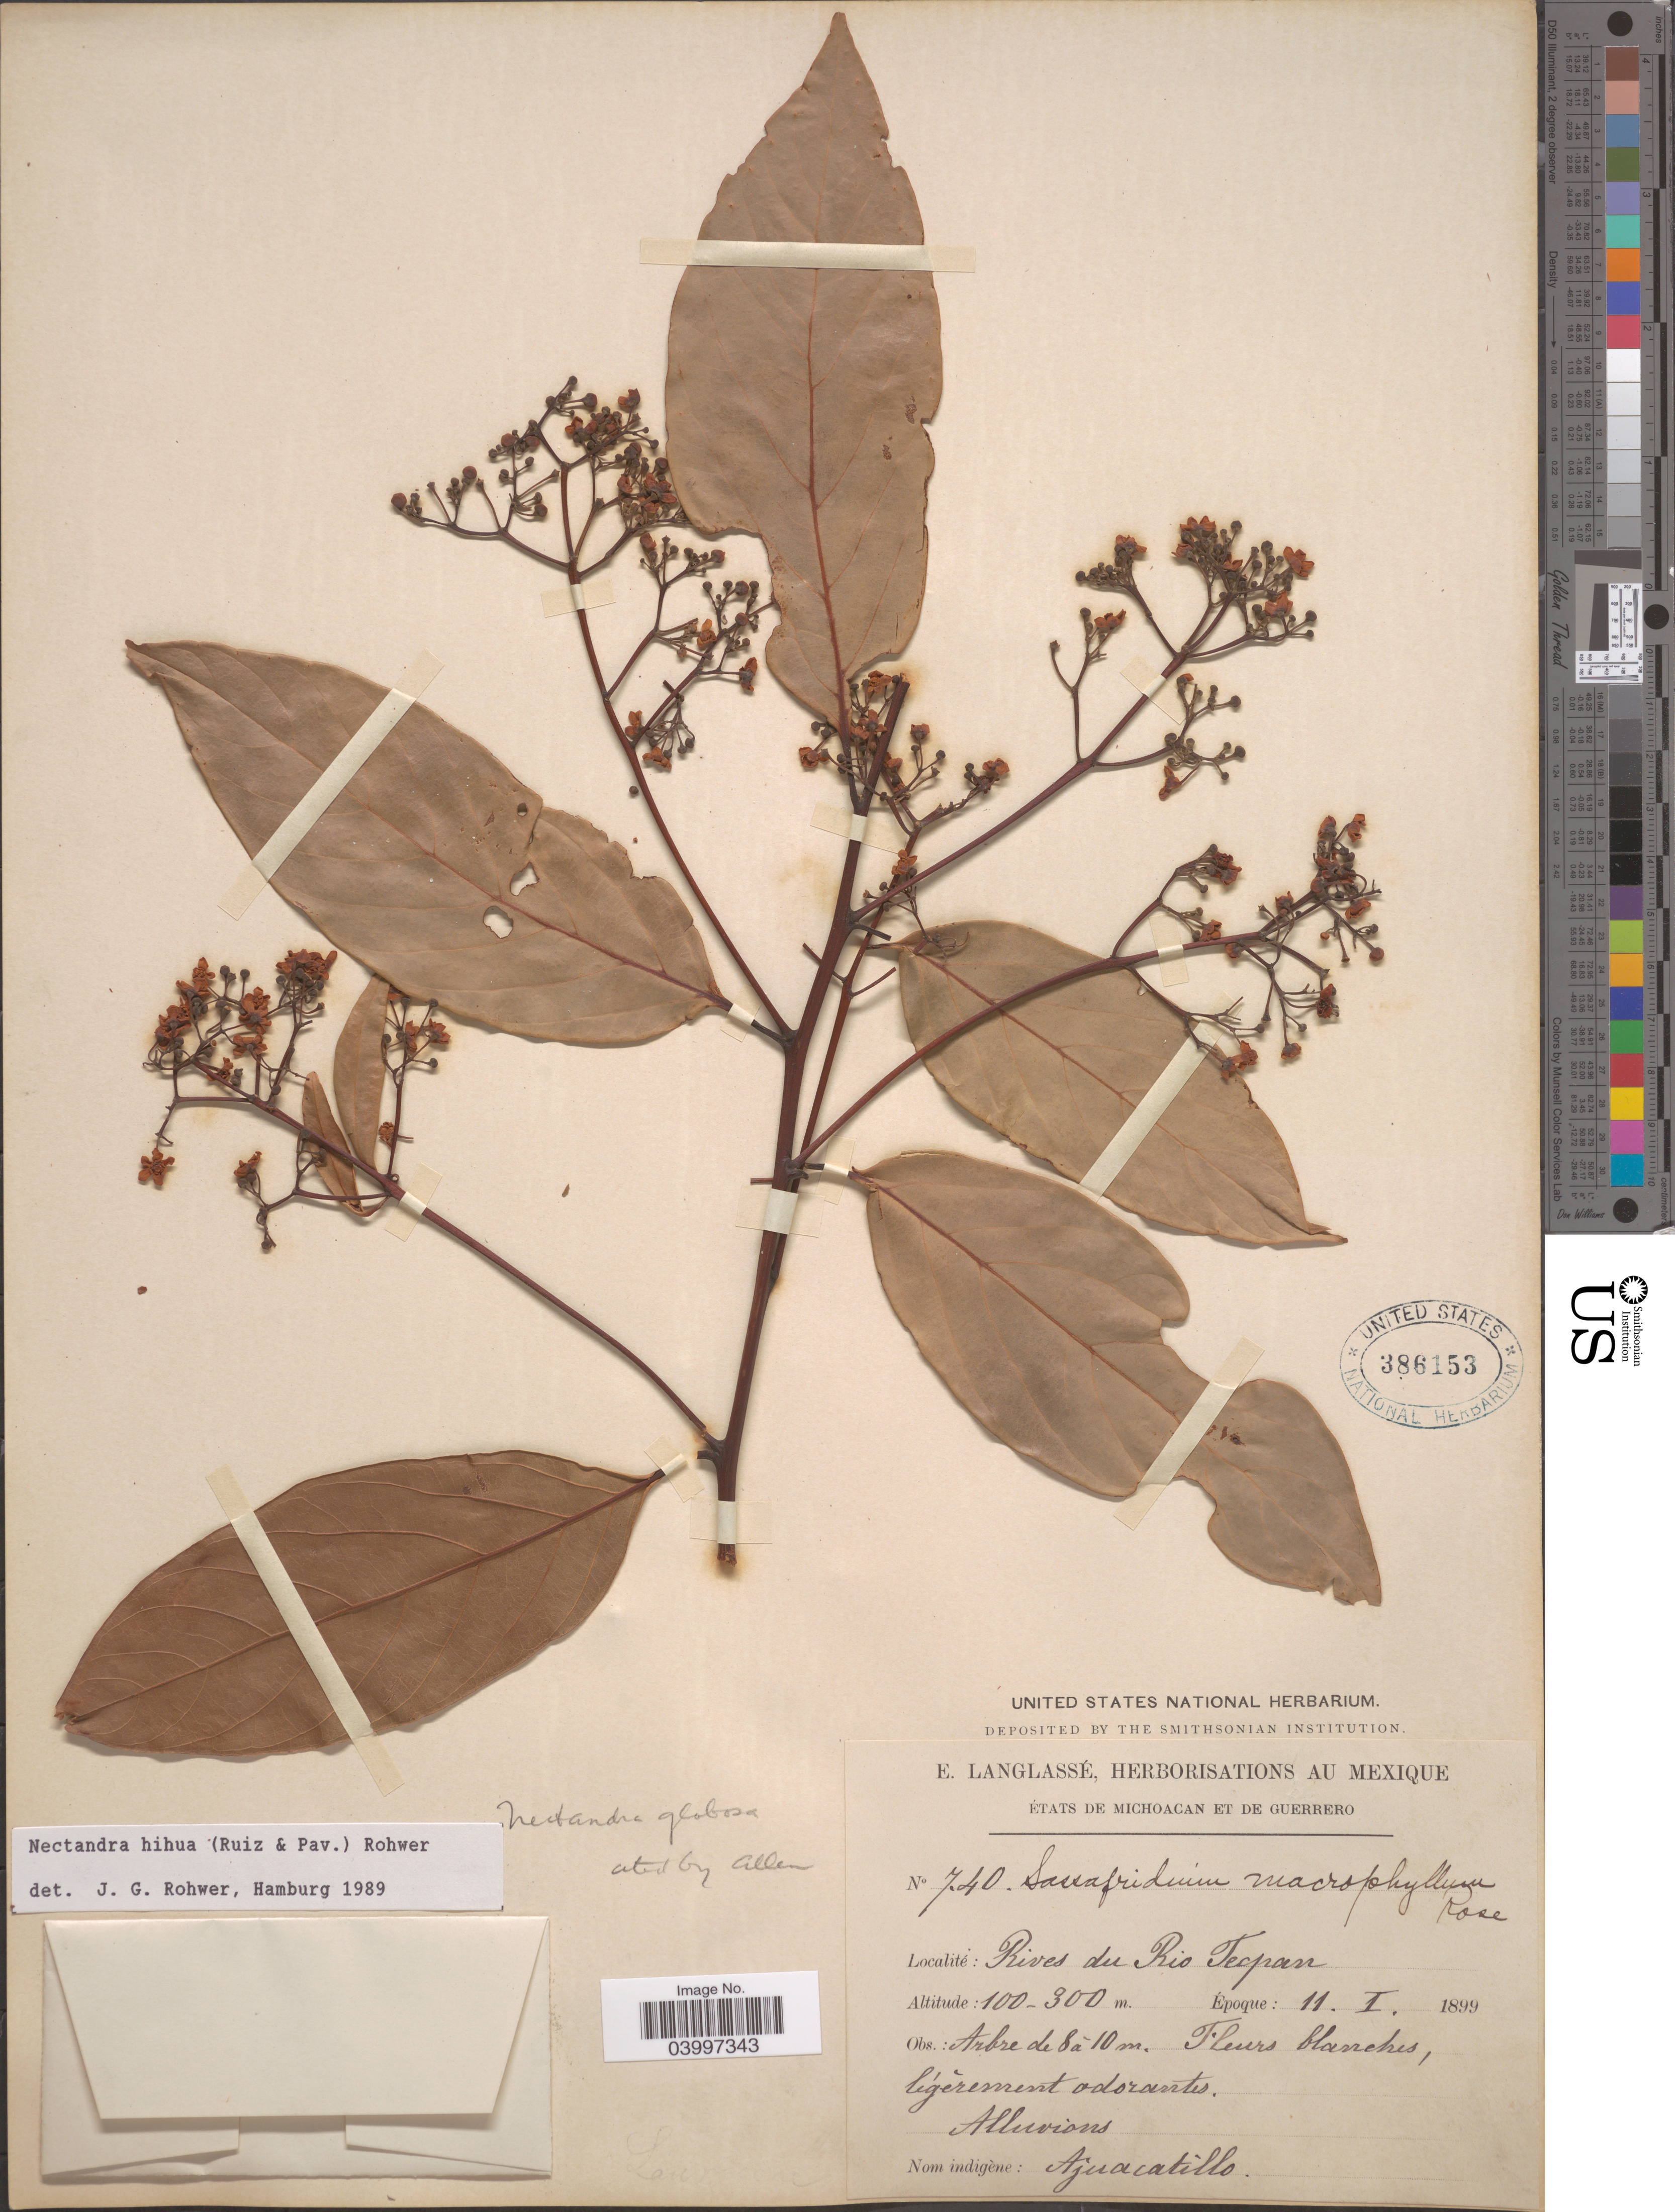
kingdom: Plantae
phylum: Tracheophyta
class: Magnoliopsida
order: Laurales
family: Lauraceae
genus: Nectandra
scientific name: Nectandra hihua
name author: (Ruiz & Pav.) Rohwer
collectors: E. Langlassé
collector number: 740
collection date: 1899-01-11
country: Mexico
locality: États de Michoacan et de Guerrero. Rives du Rio Tecpan.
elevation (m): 100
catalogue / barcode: US 386153